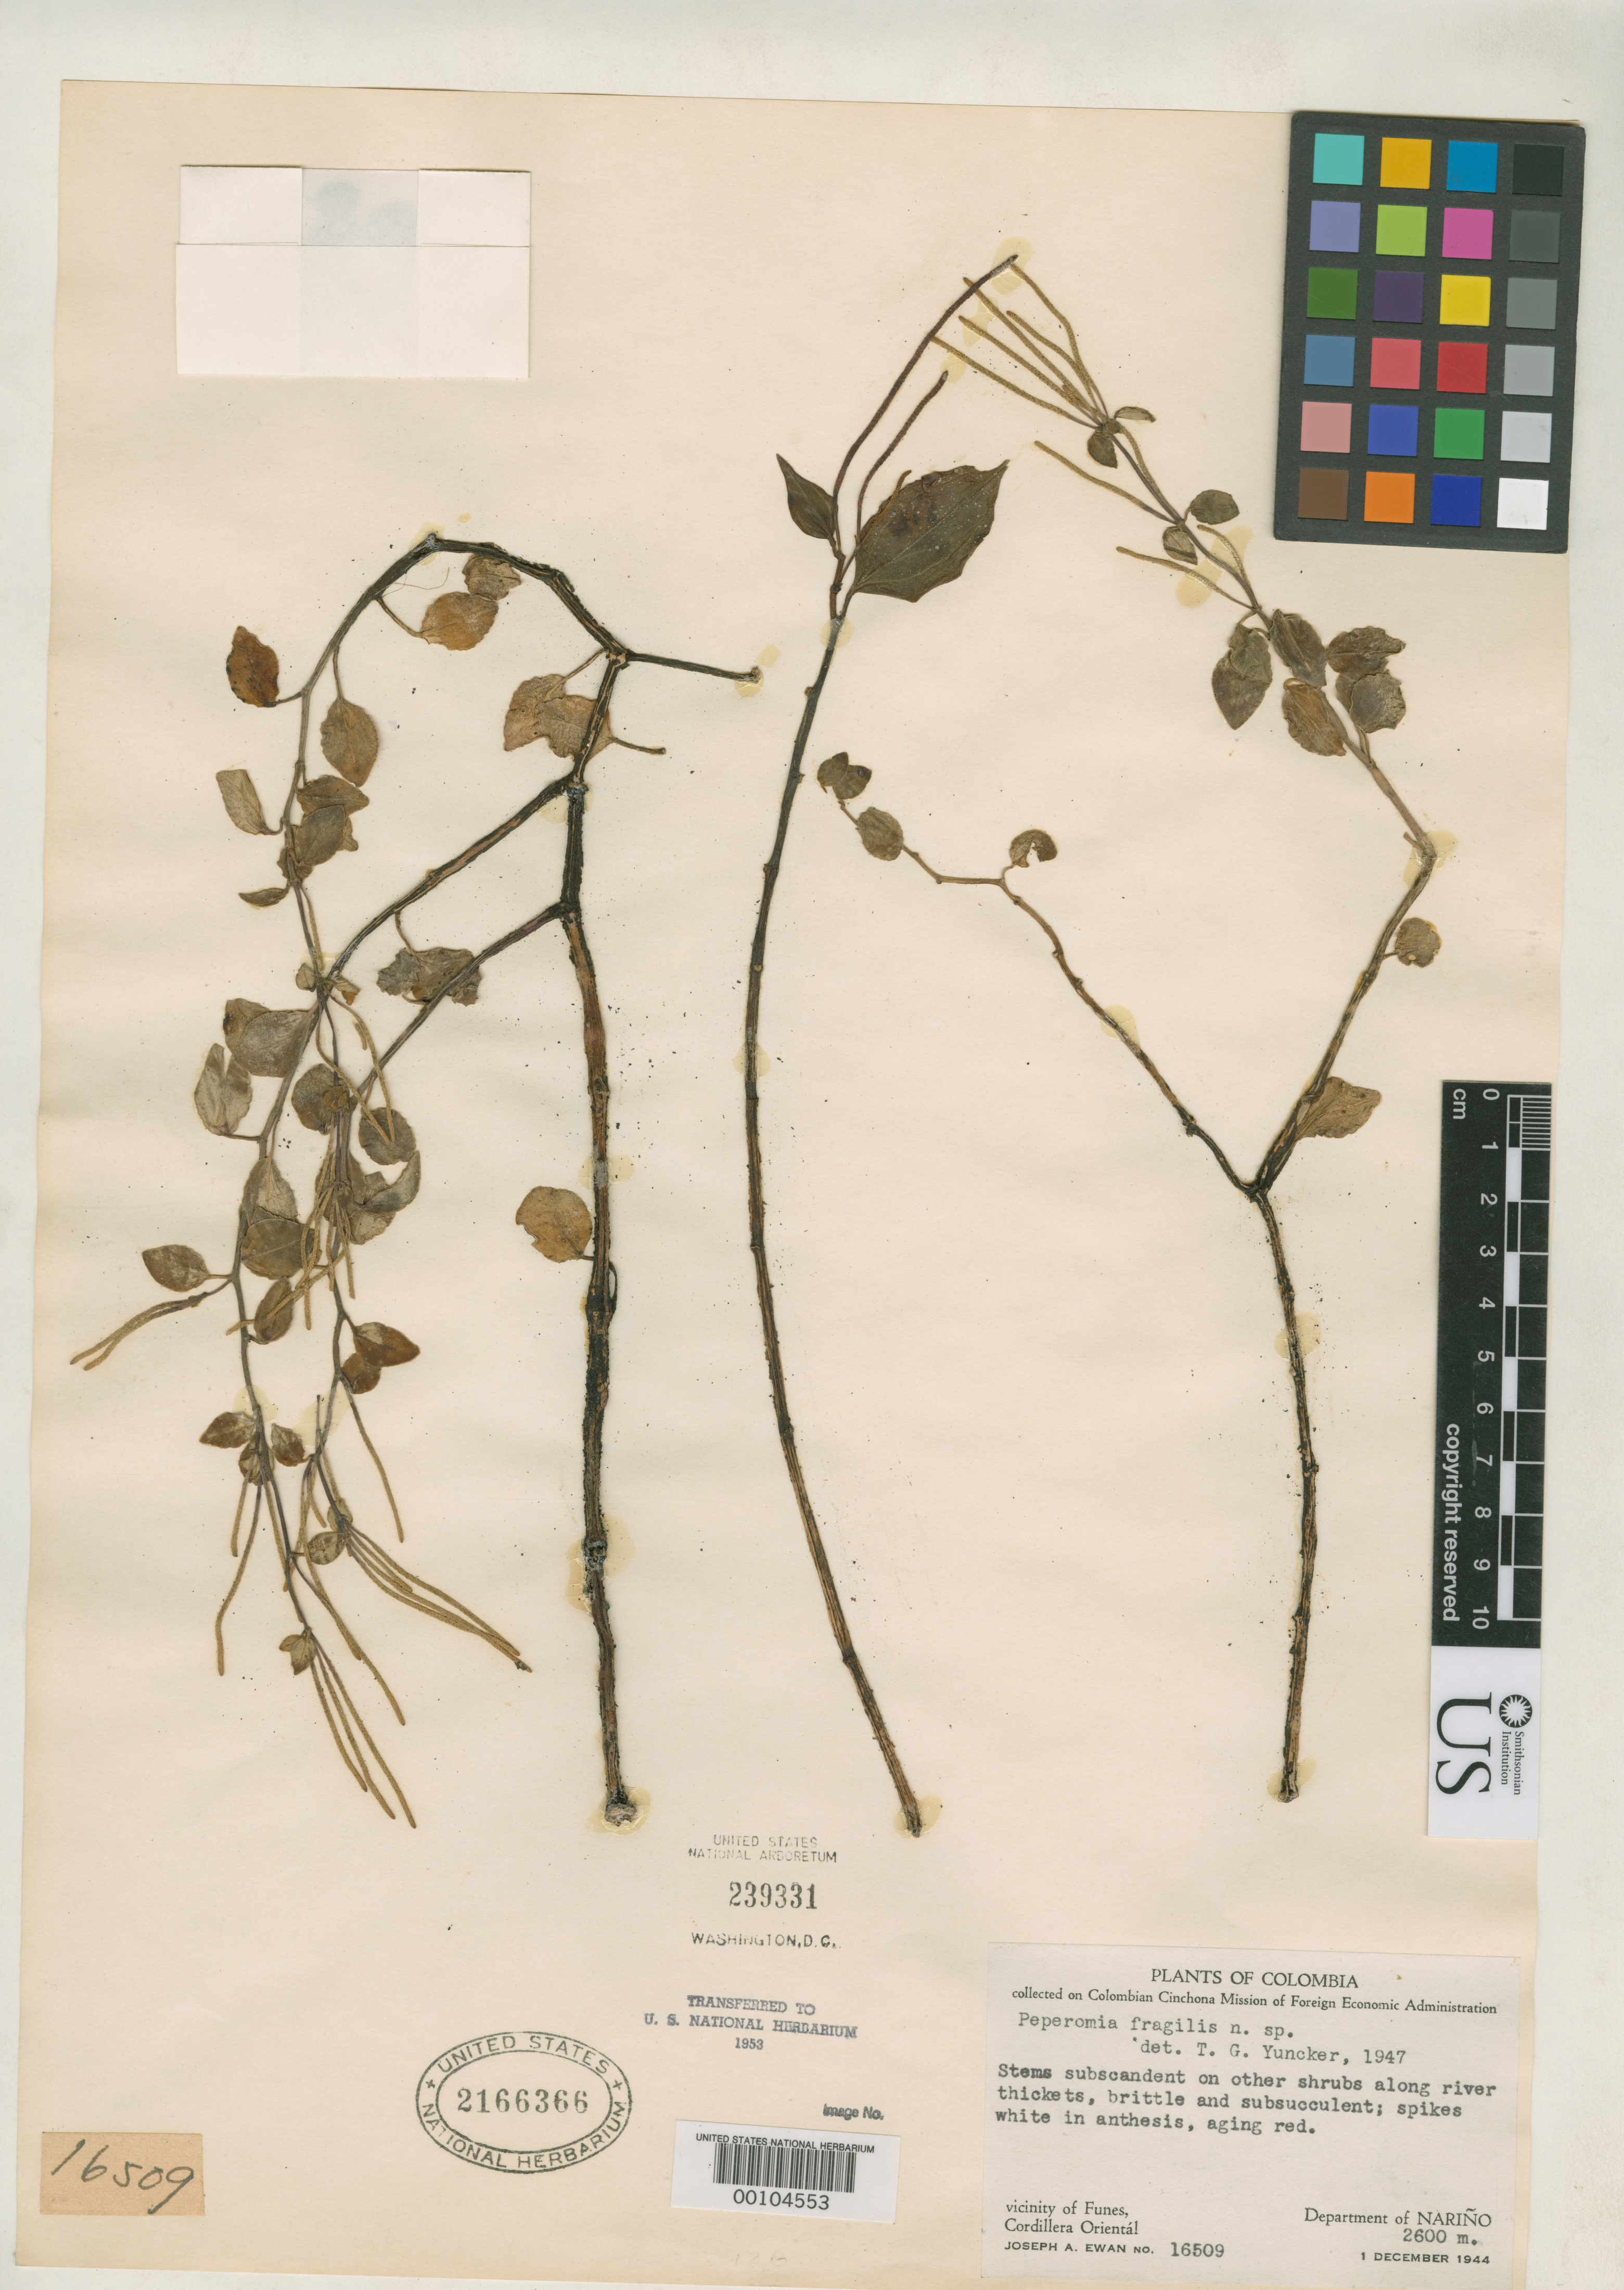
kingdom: Plantae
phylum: Tracheophyta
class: Magnoliopsida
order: Piperales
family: Piperaceae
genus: Peperomia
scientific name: Peperomia fragilis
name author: Yunck. in Trel. & Yunck.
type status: Isotype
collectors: J. A. Ewan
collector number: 16509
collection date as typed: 01 Dec 1944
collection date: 1944-12-01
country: Colombia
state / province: Nariño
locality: Vicinity of Funes, along the Rio Tellez, Cordillera Oriental.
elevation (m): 2600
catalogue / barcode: US 2166366